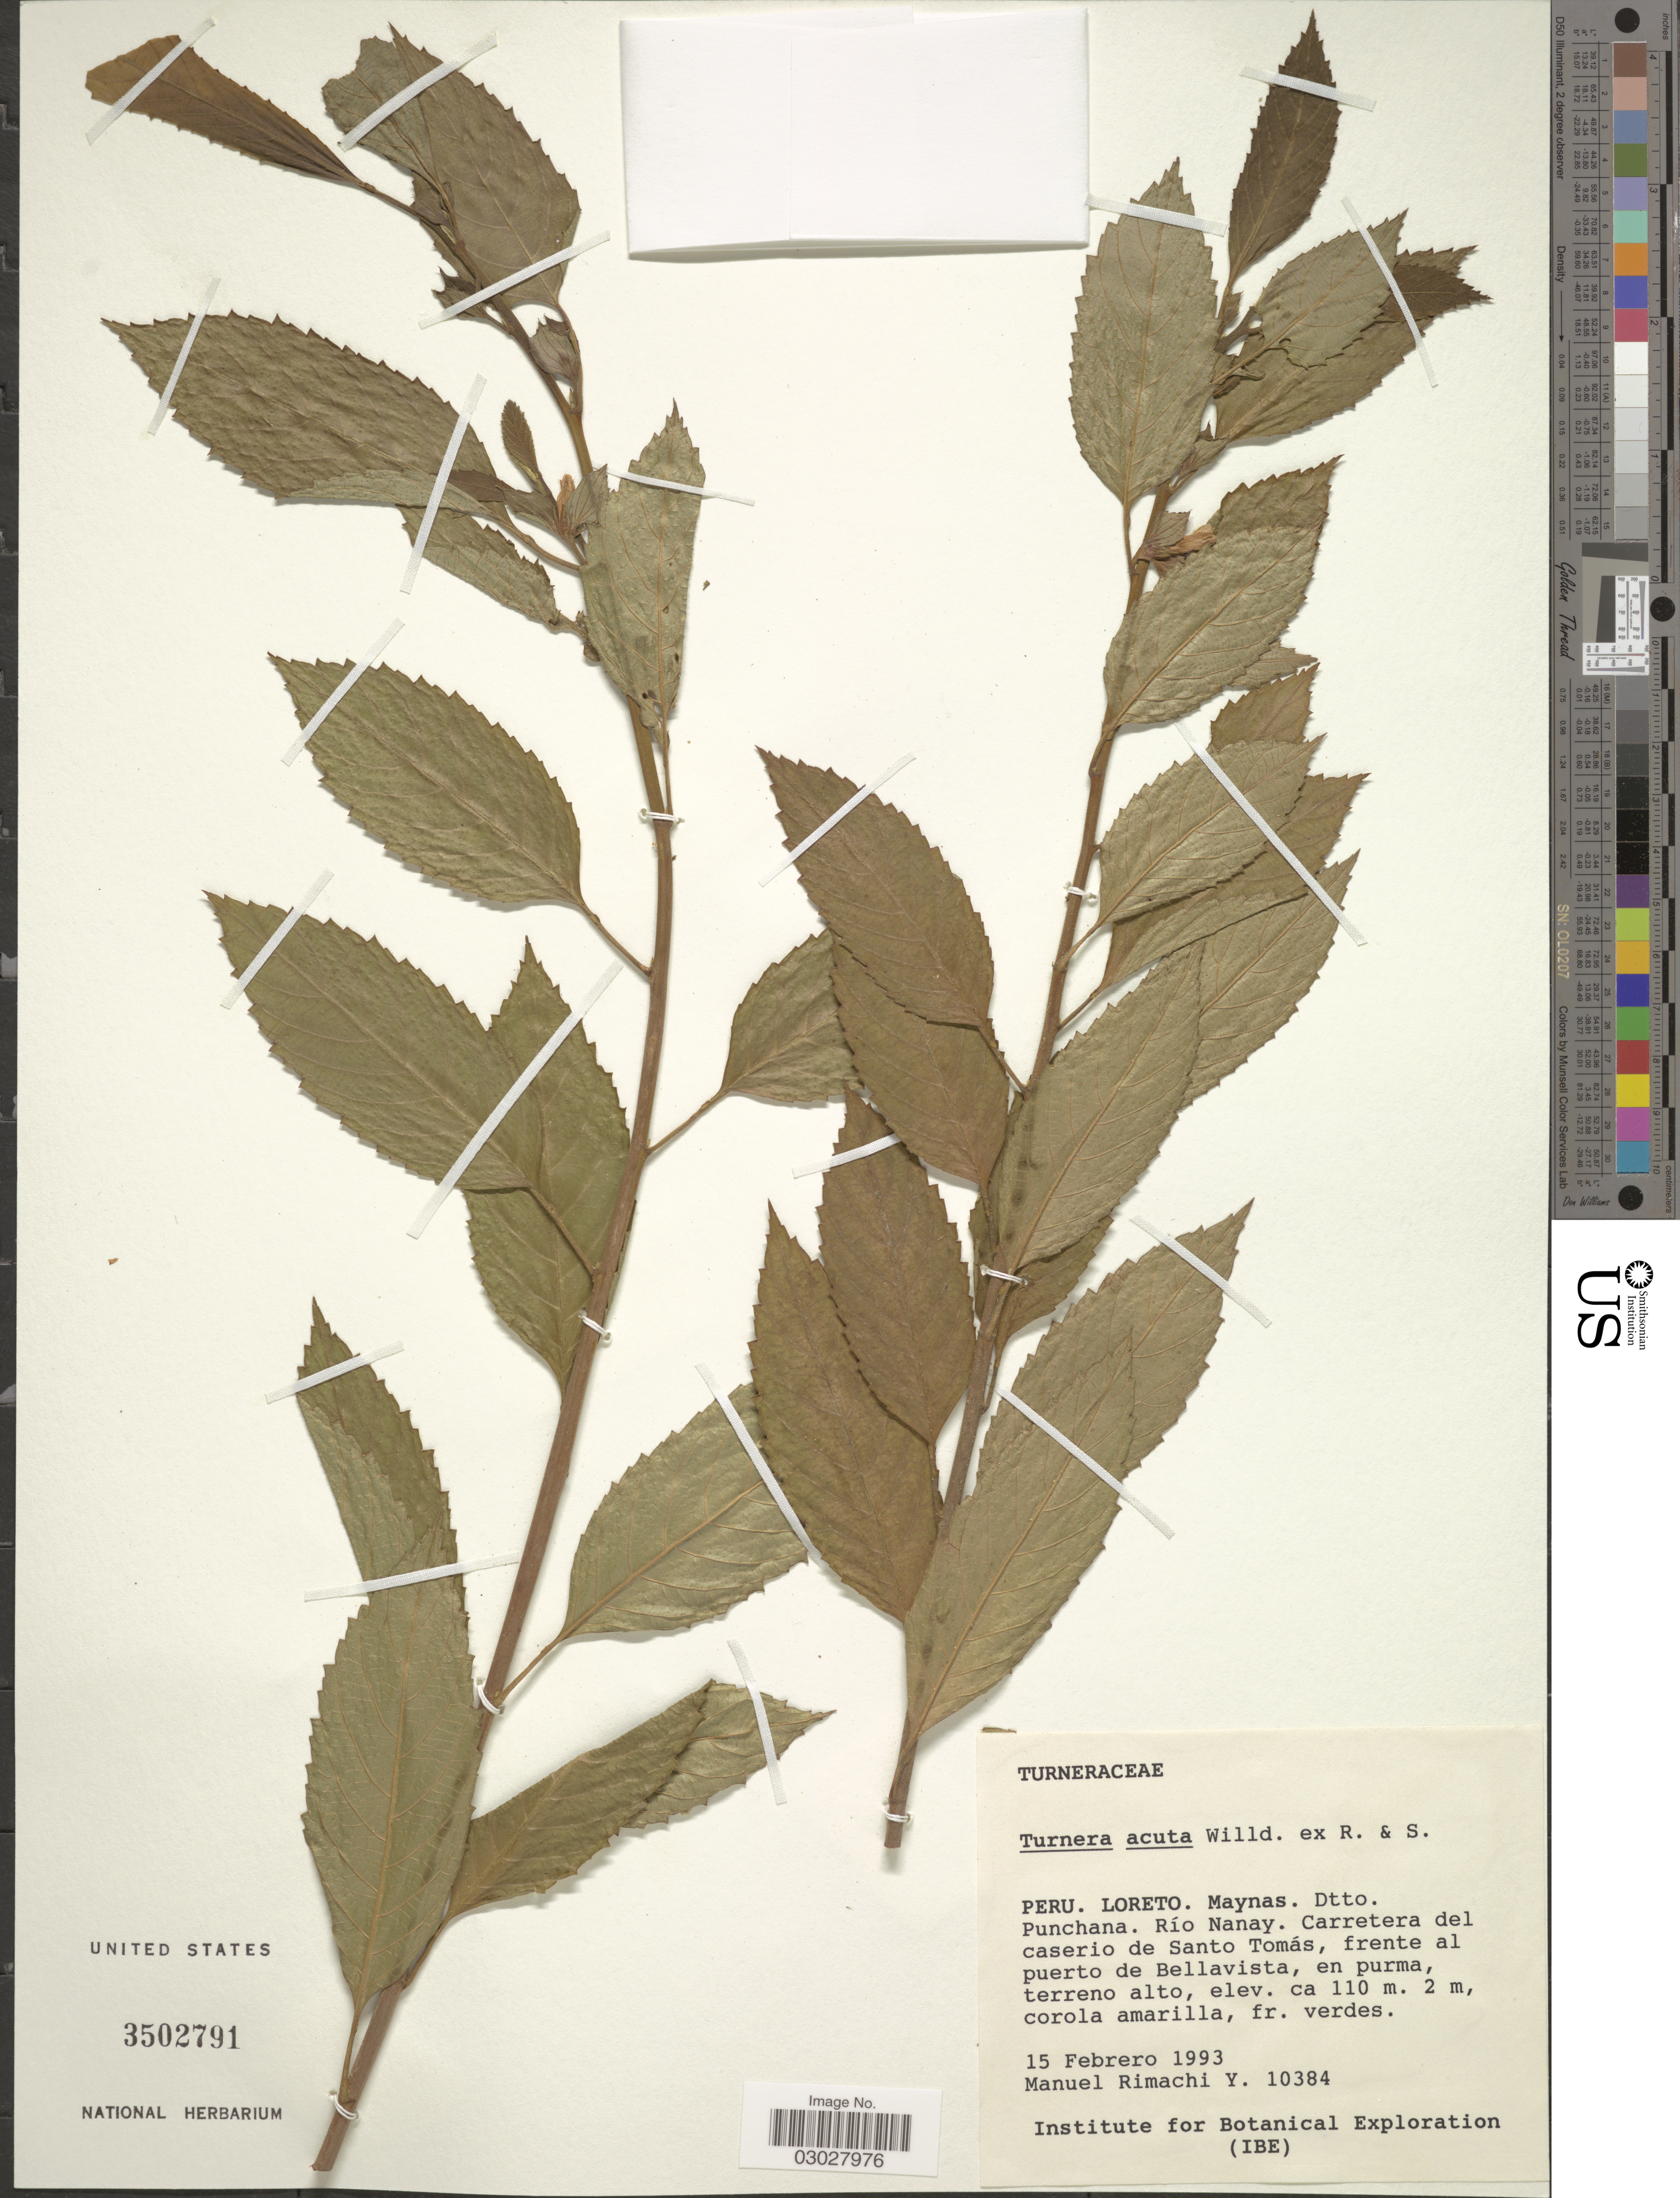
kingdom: Plantae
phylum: Tracheophyta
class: Magnoliopsida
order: Malpighiales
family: Turneraceae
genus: Turnera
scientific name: Turnera acuta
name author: Willd. ex Schult.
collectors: M. Rimachi Y.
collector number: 10384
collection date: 1993-02-15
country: Peru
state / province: Loreto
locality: Loreto. Maynas. Dtto. Punchana. Río Nanay. Carretera del caserio de Santo Tomás, frente al puerto de Bellavista.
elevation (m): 110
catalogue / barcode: US 3502791